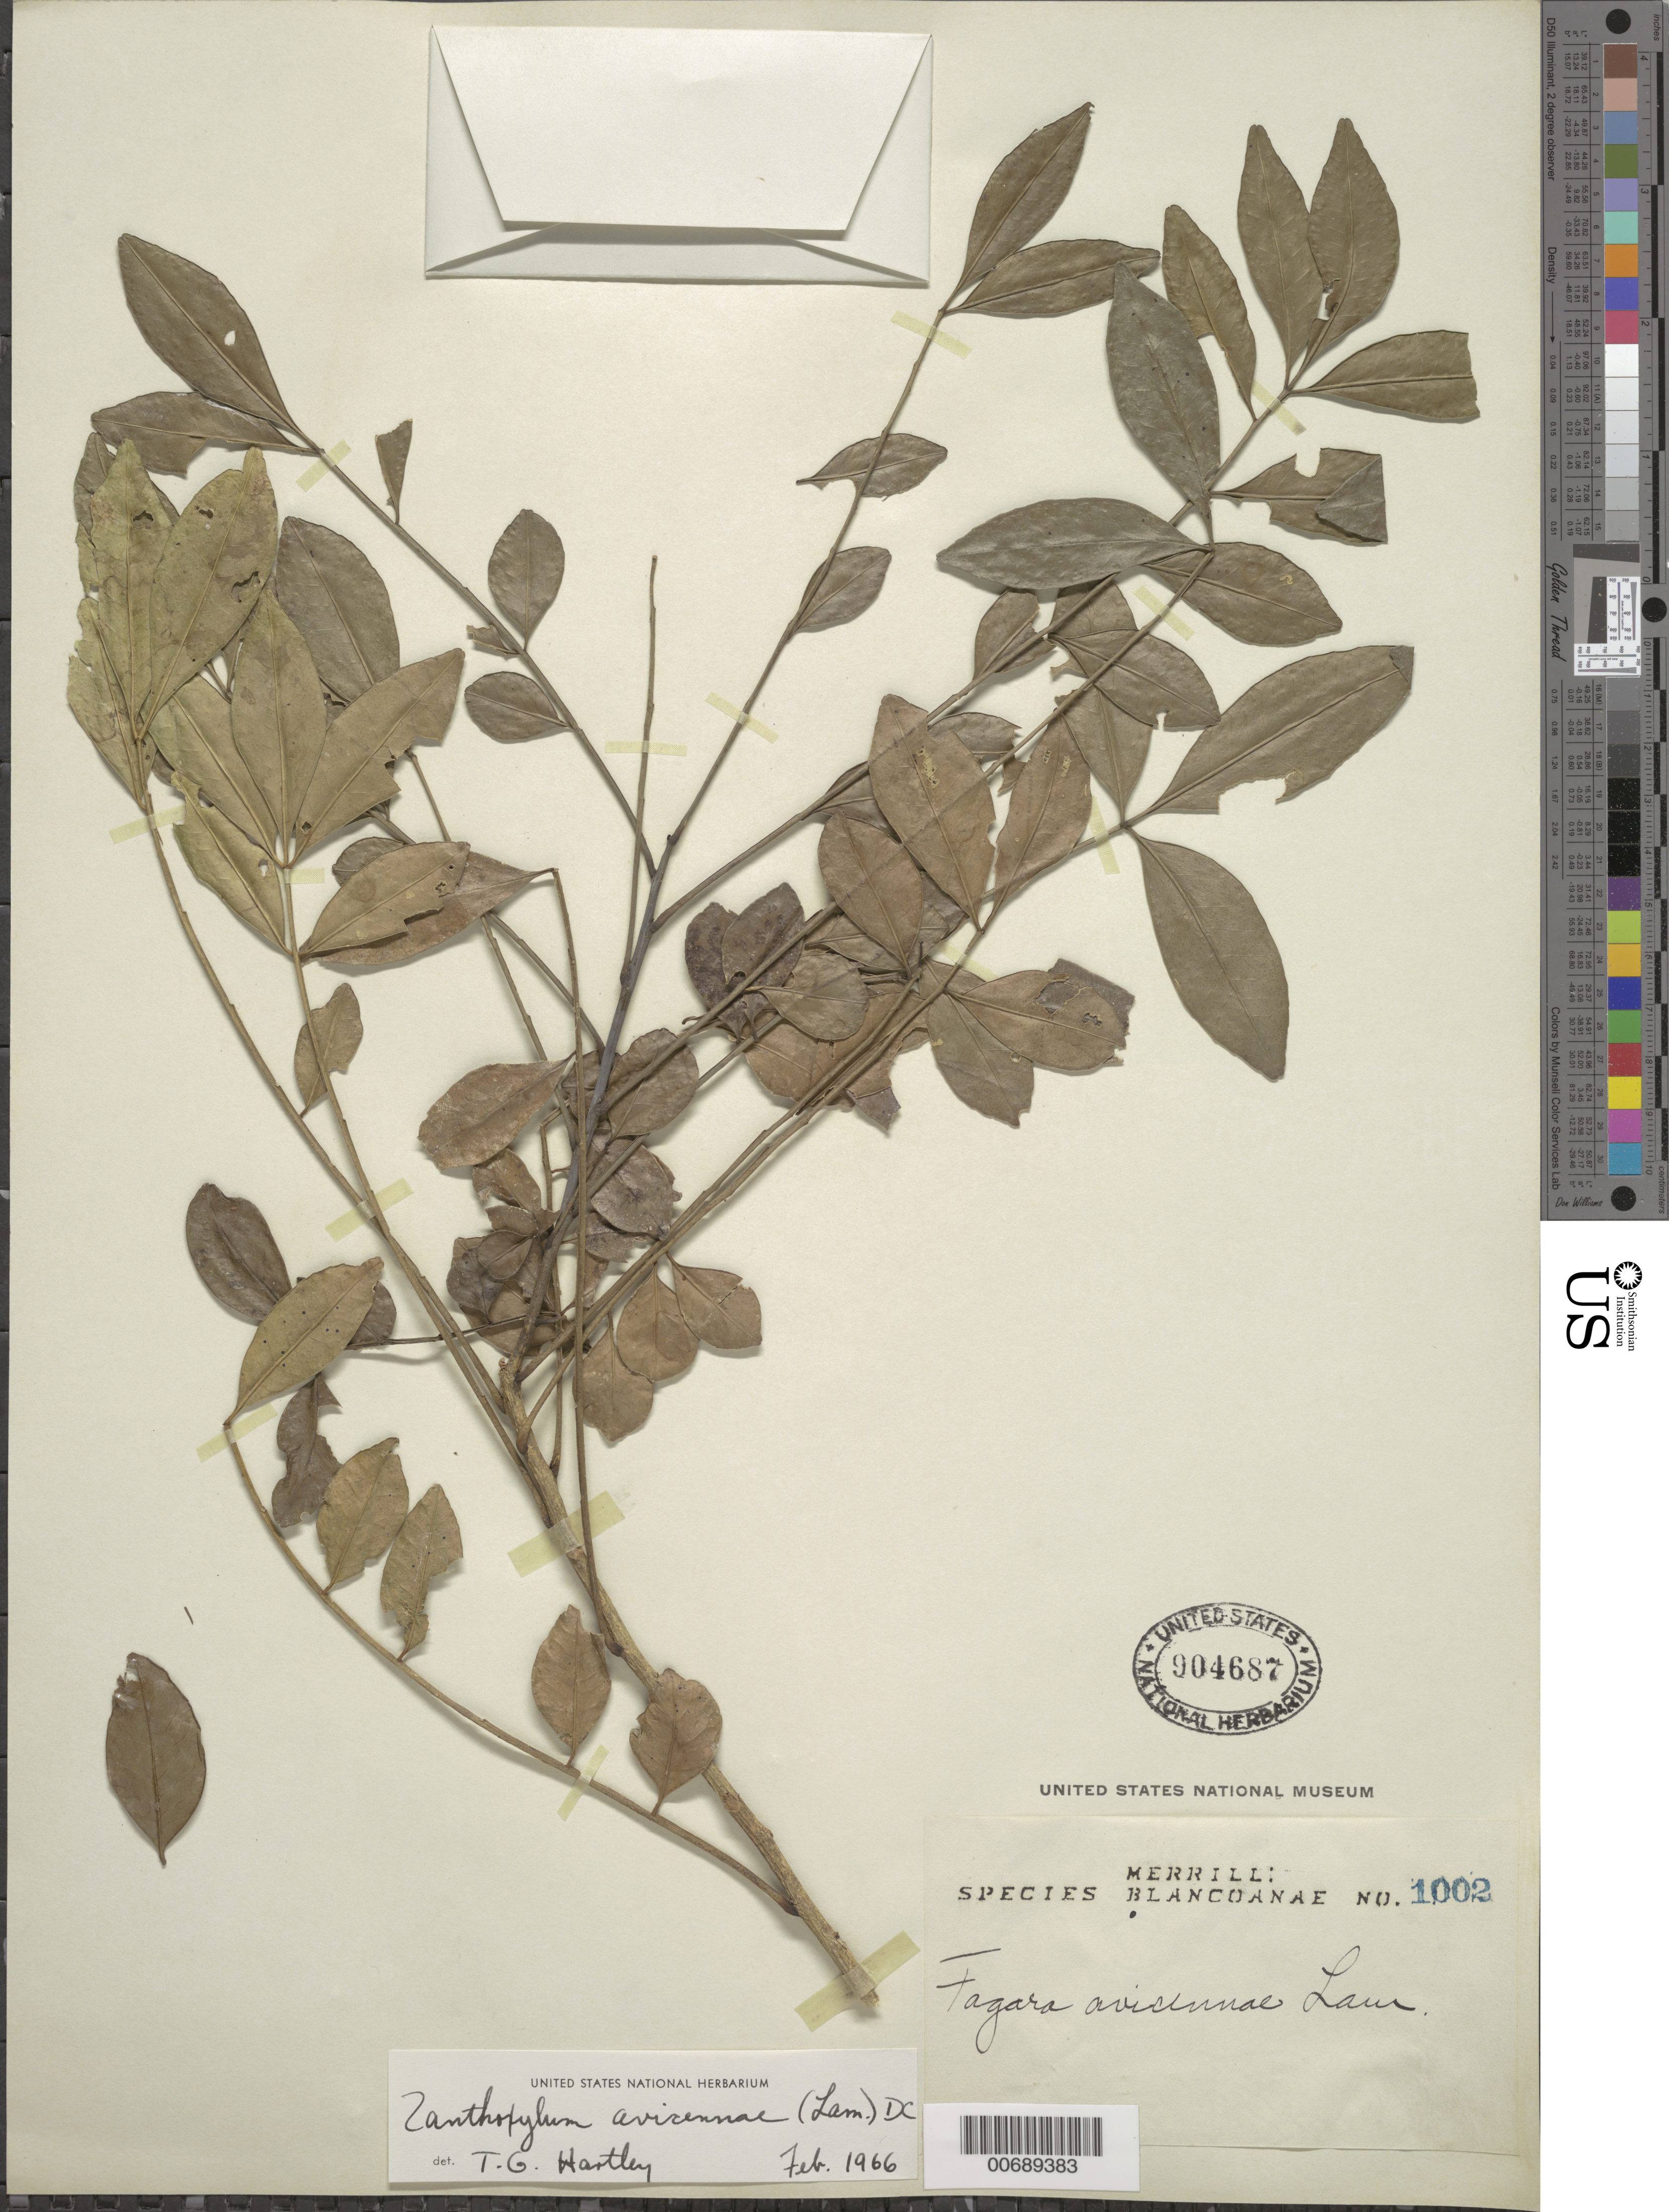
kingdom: Plantae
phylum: Tracheophyta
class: Magnoliopsida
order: Sapindales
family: Rutaceae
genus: Zanthoxylum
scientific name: Zanthoxylum avicennae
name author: (Lam.) DC.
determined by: Hartley, --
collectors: E. D. Merrill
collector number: Sp. Blancoan. 1002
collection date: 1916-10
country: Philippines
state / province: Calabarzon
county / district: Rizal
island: Luzon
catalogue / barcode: US 904687